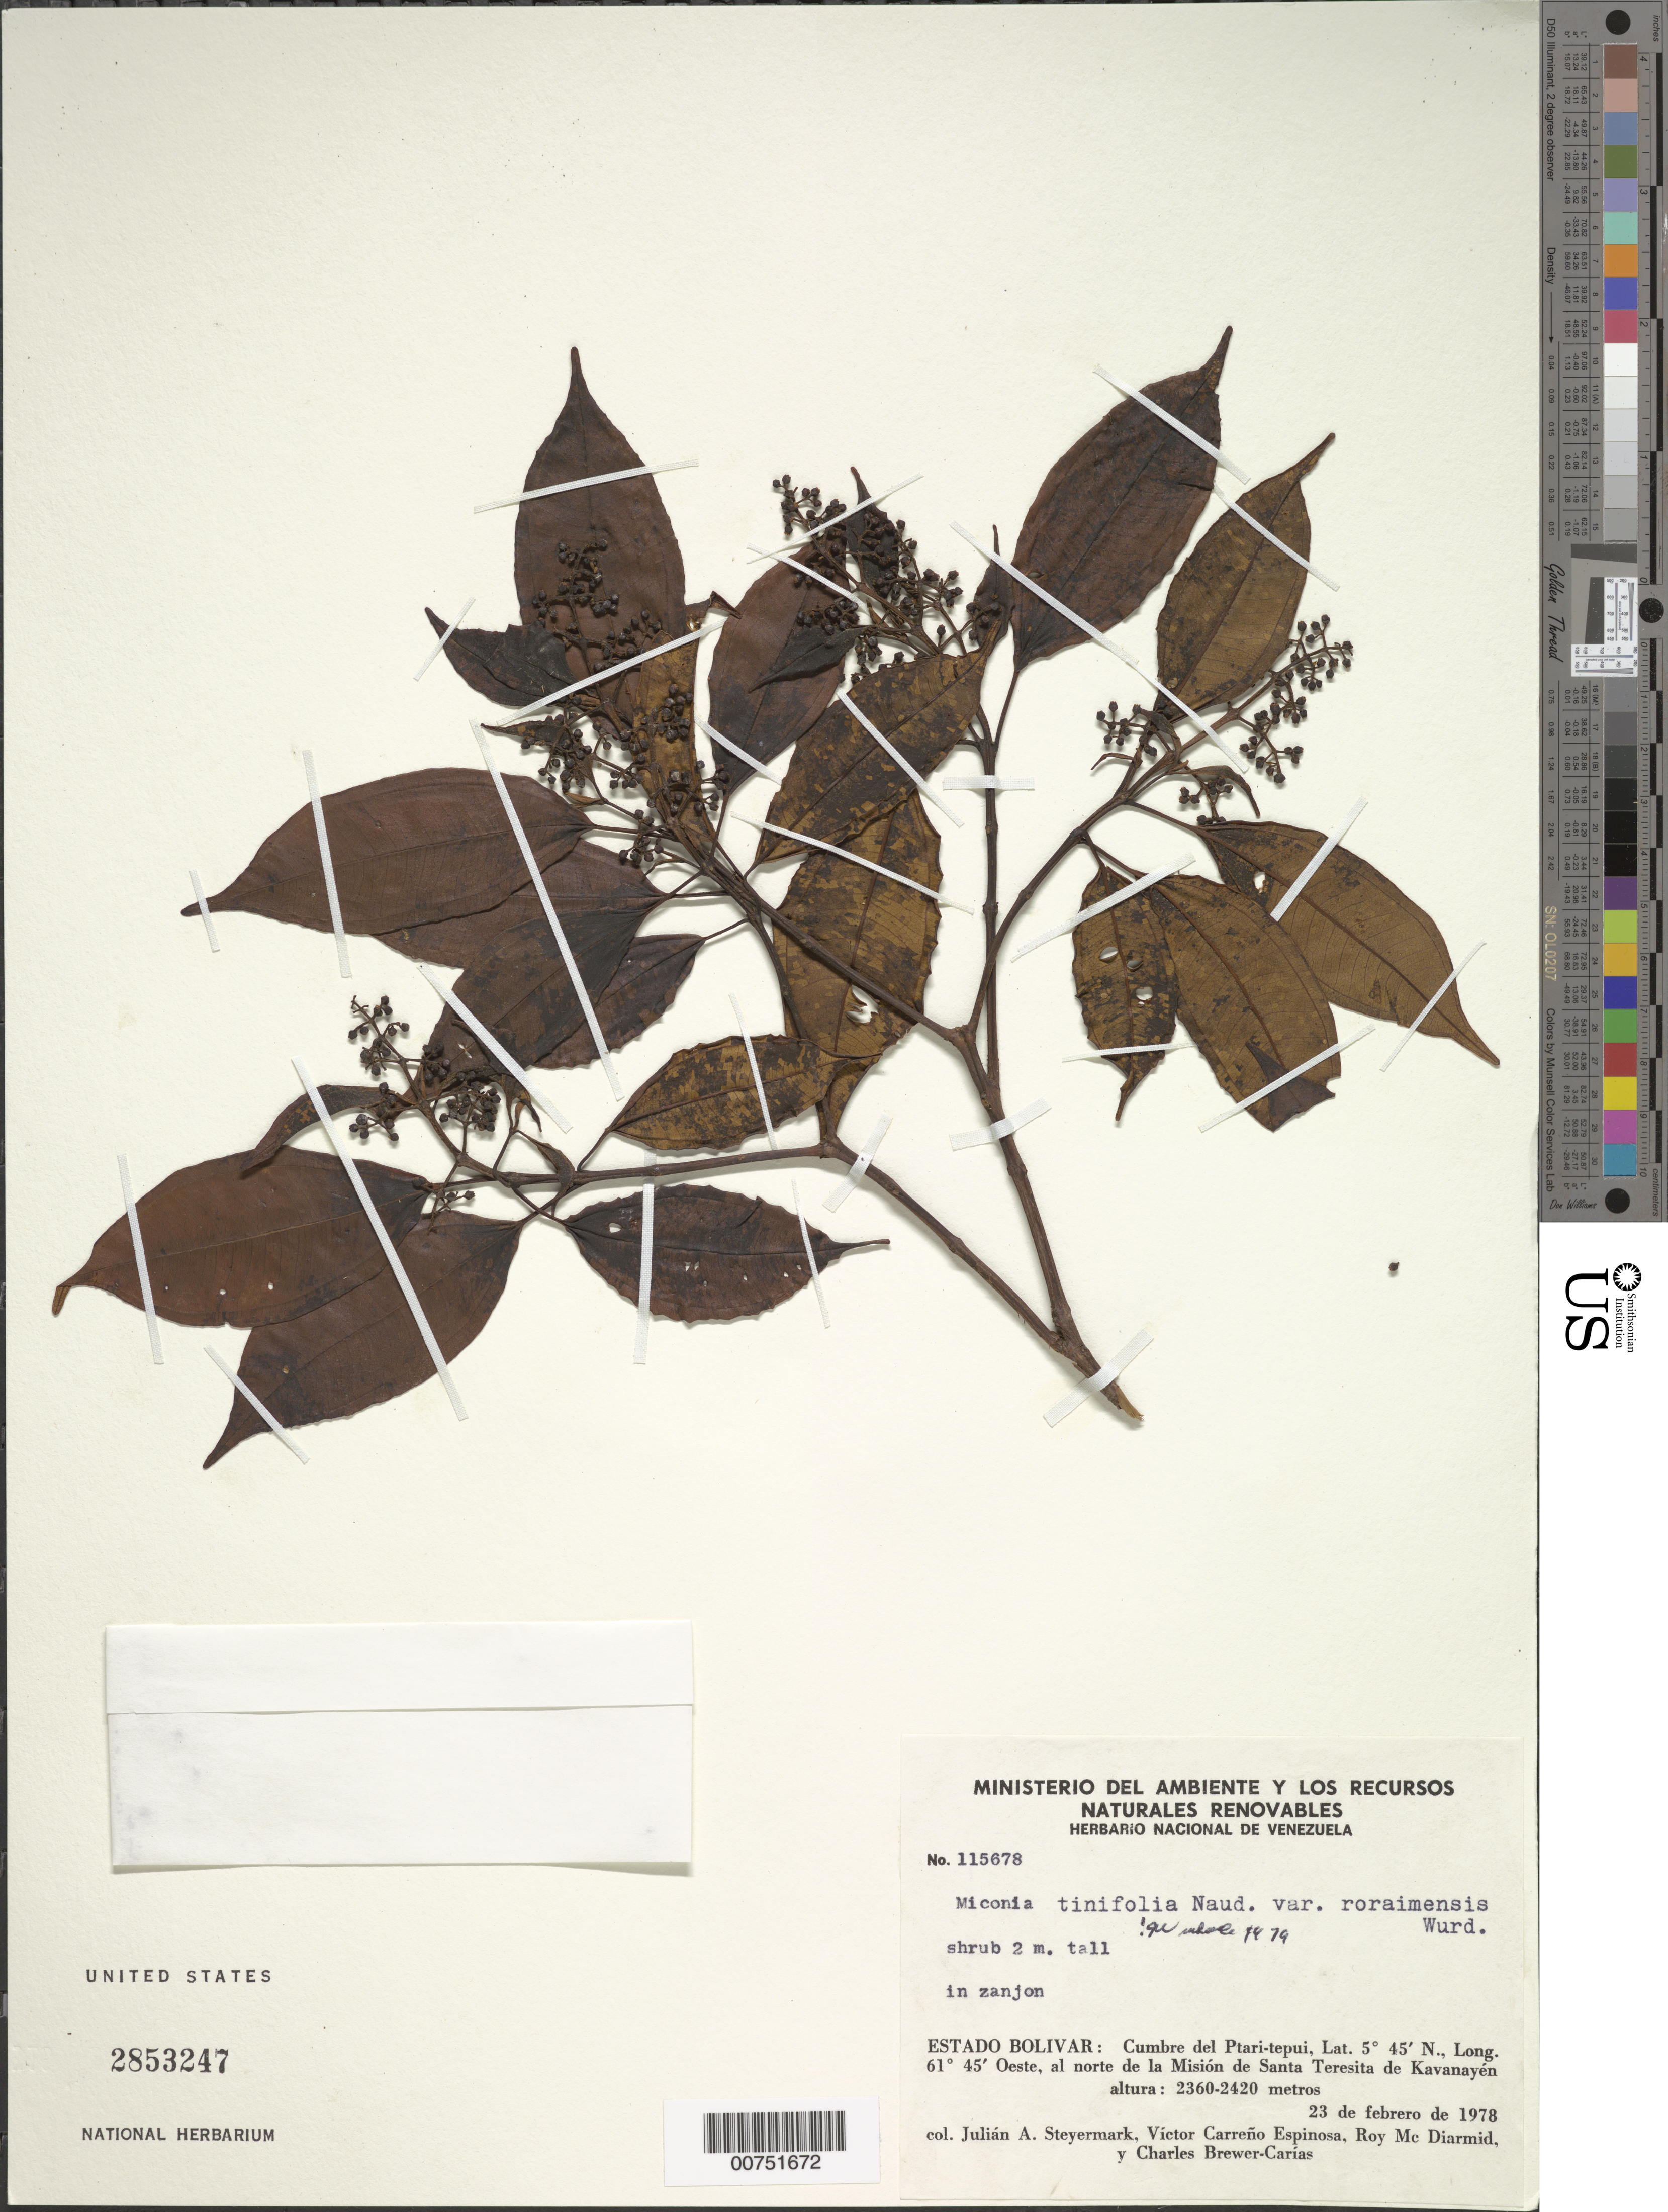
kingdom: Plantae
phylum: Tracheophyta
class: Magnoliopsida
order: Myrtales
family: Melastomataceae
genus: Miconia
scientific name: Miconia tinifolia var. roraimensis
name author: Wurdack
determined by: Wurdack, John J., (US), US (UNITED STATES)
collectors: J. Steyermark, V. Carreño E., R. Mc Diarmid & C. Brewer-Carias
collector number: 115678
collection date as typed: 23-Feb-78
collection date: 1978-02-23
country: Venezuela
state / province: Bolívar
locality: Ptari-tepuí, cumbre, N of Mision Santa Teresita de Kavanayen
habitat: Zanjon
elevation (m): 2360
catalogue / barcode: US 2853247